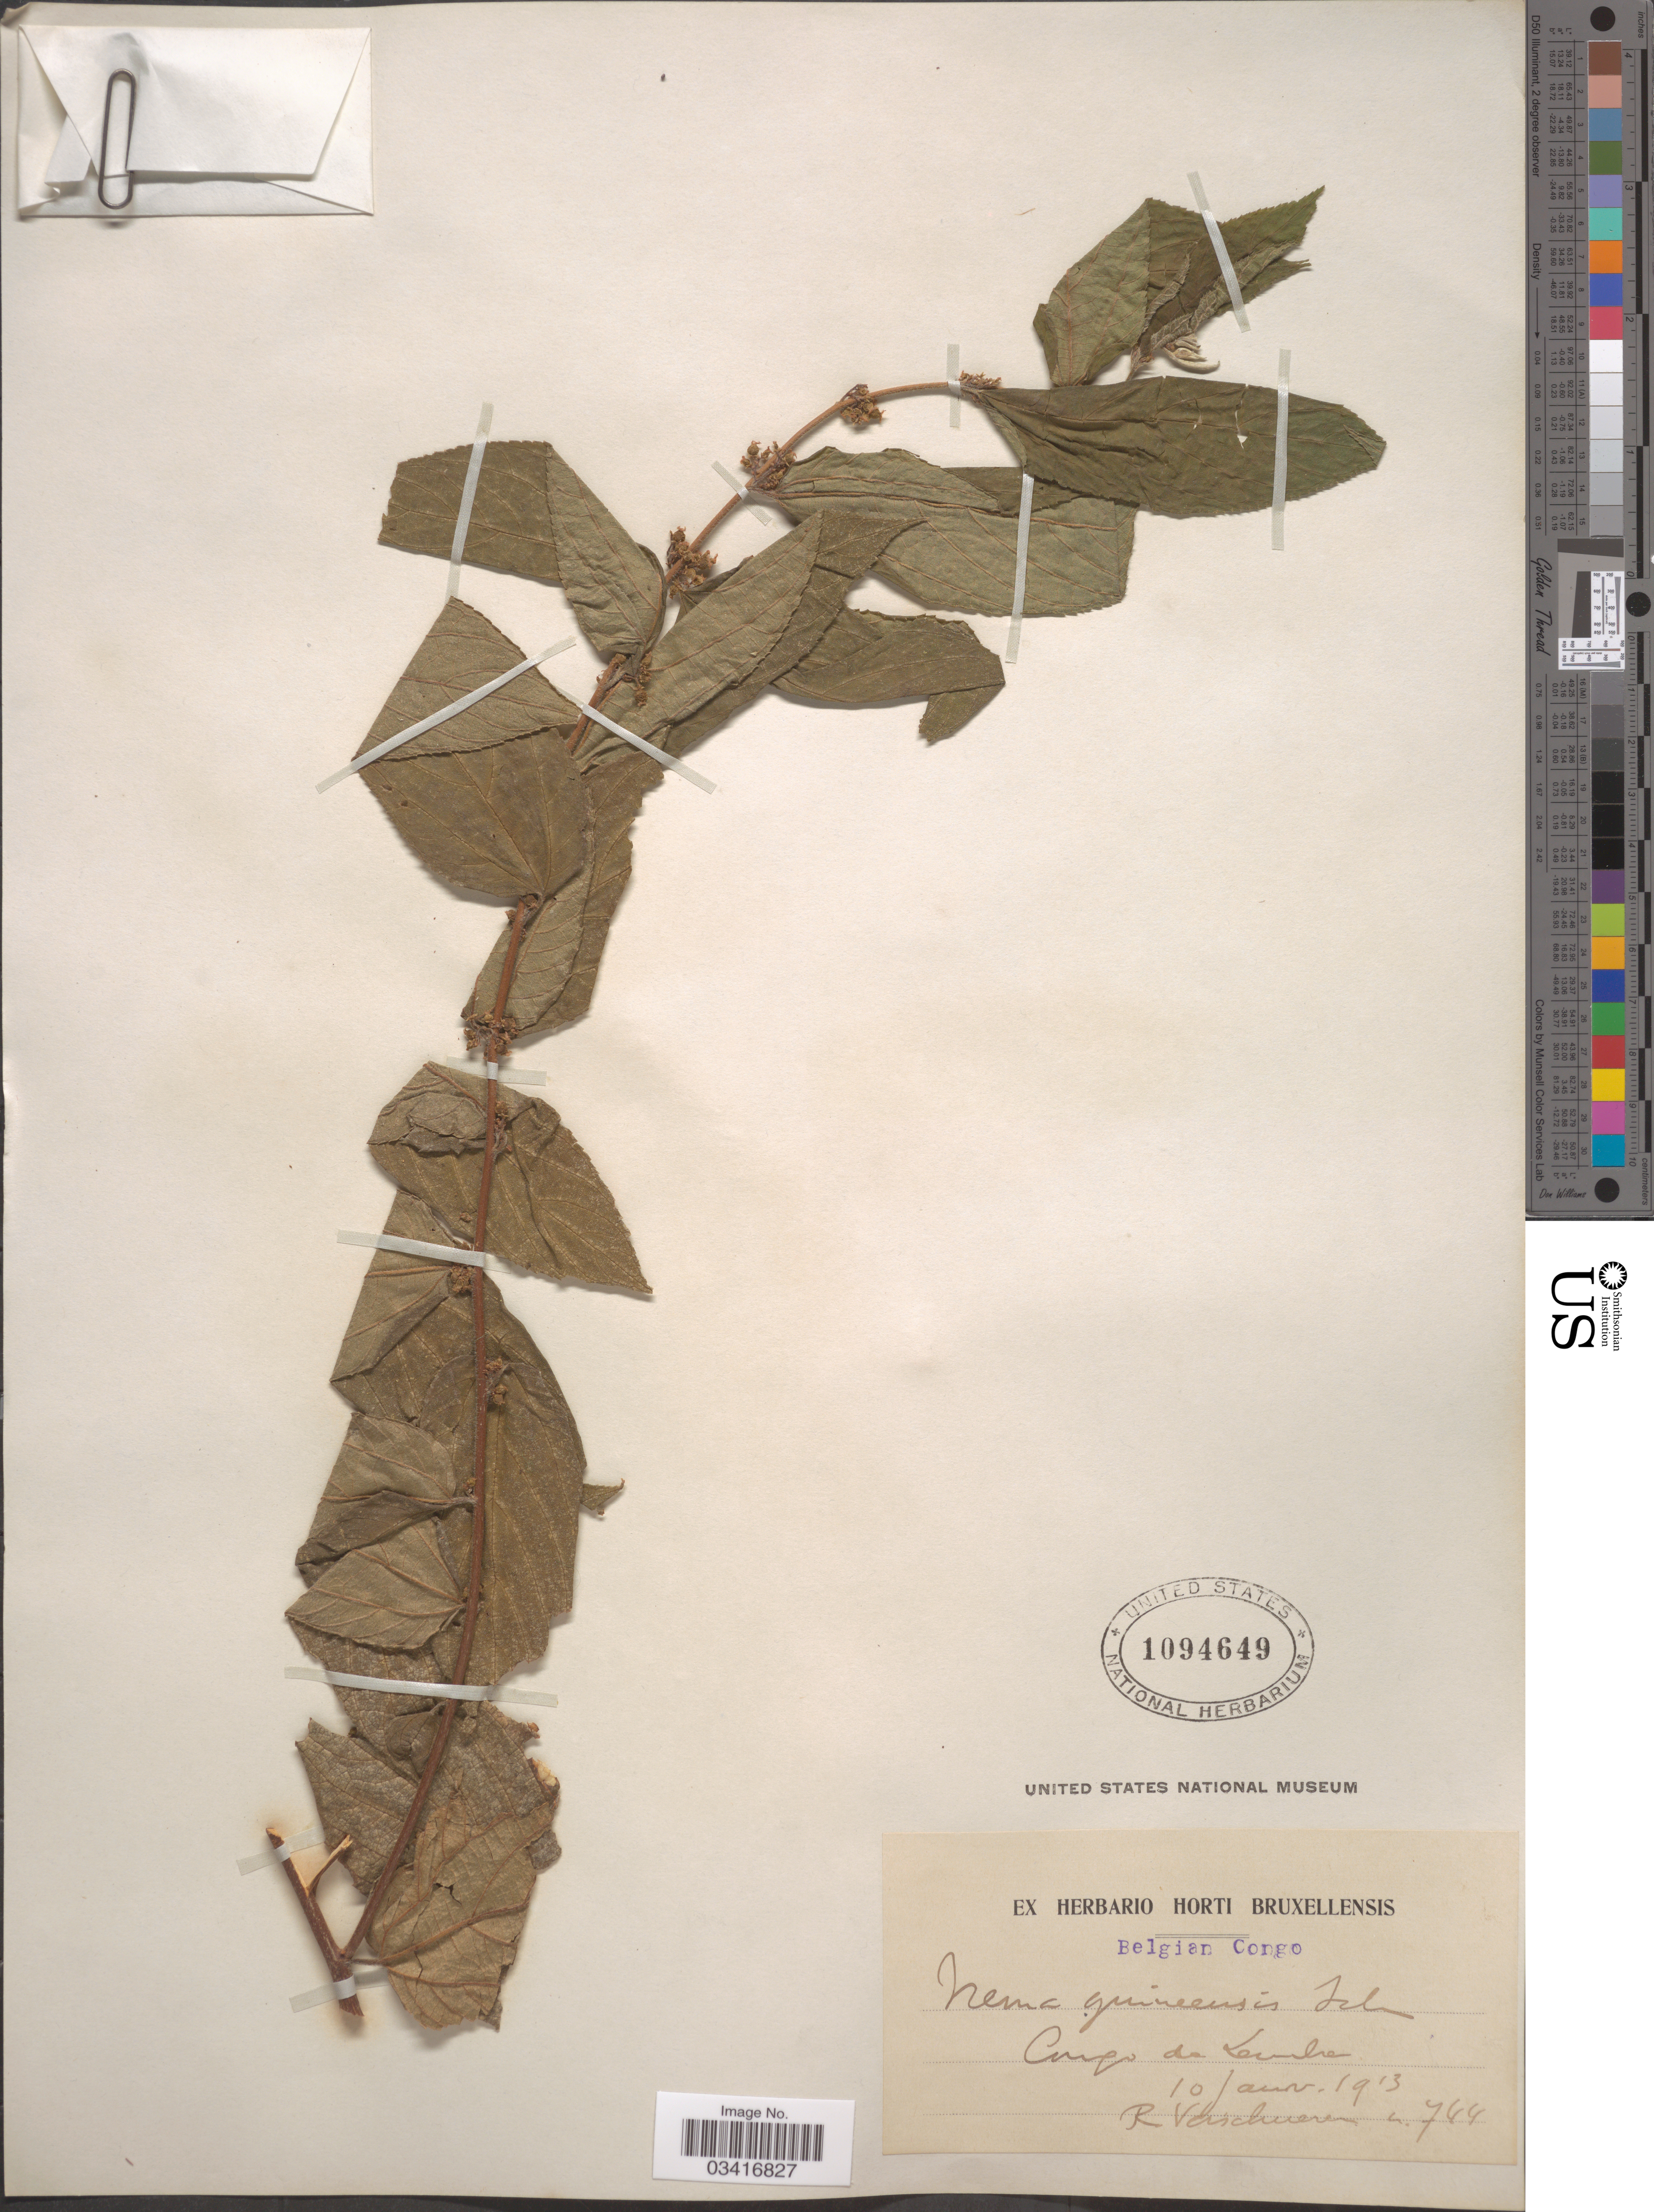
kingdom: Plantae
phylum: Tracheophyta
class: Magnoliopsida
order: Rosales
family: Cannabaceae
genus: Trema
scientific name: Trema guineense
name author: (Schumach. & Thonn.) Ficalho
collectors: R. Verschueren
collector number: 744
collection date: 1913-01-10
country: Congo, Democratic Republic of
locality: Belgian Congo. Congo da Lemba.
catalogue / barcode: US 1094649